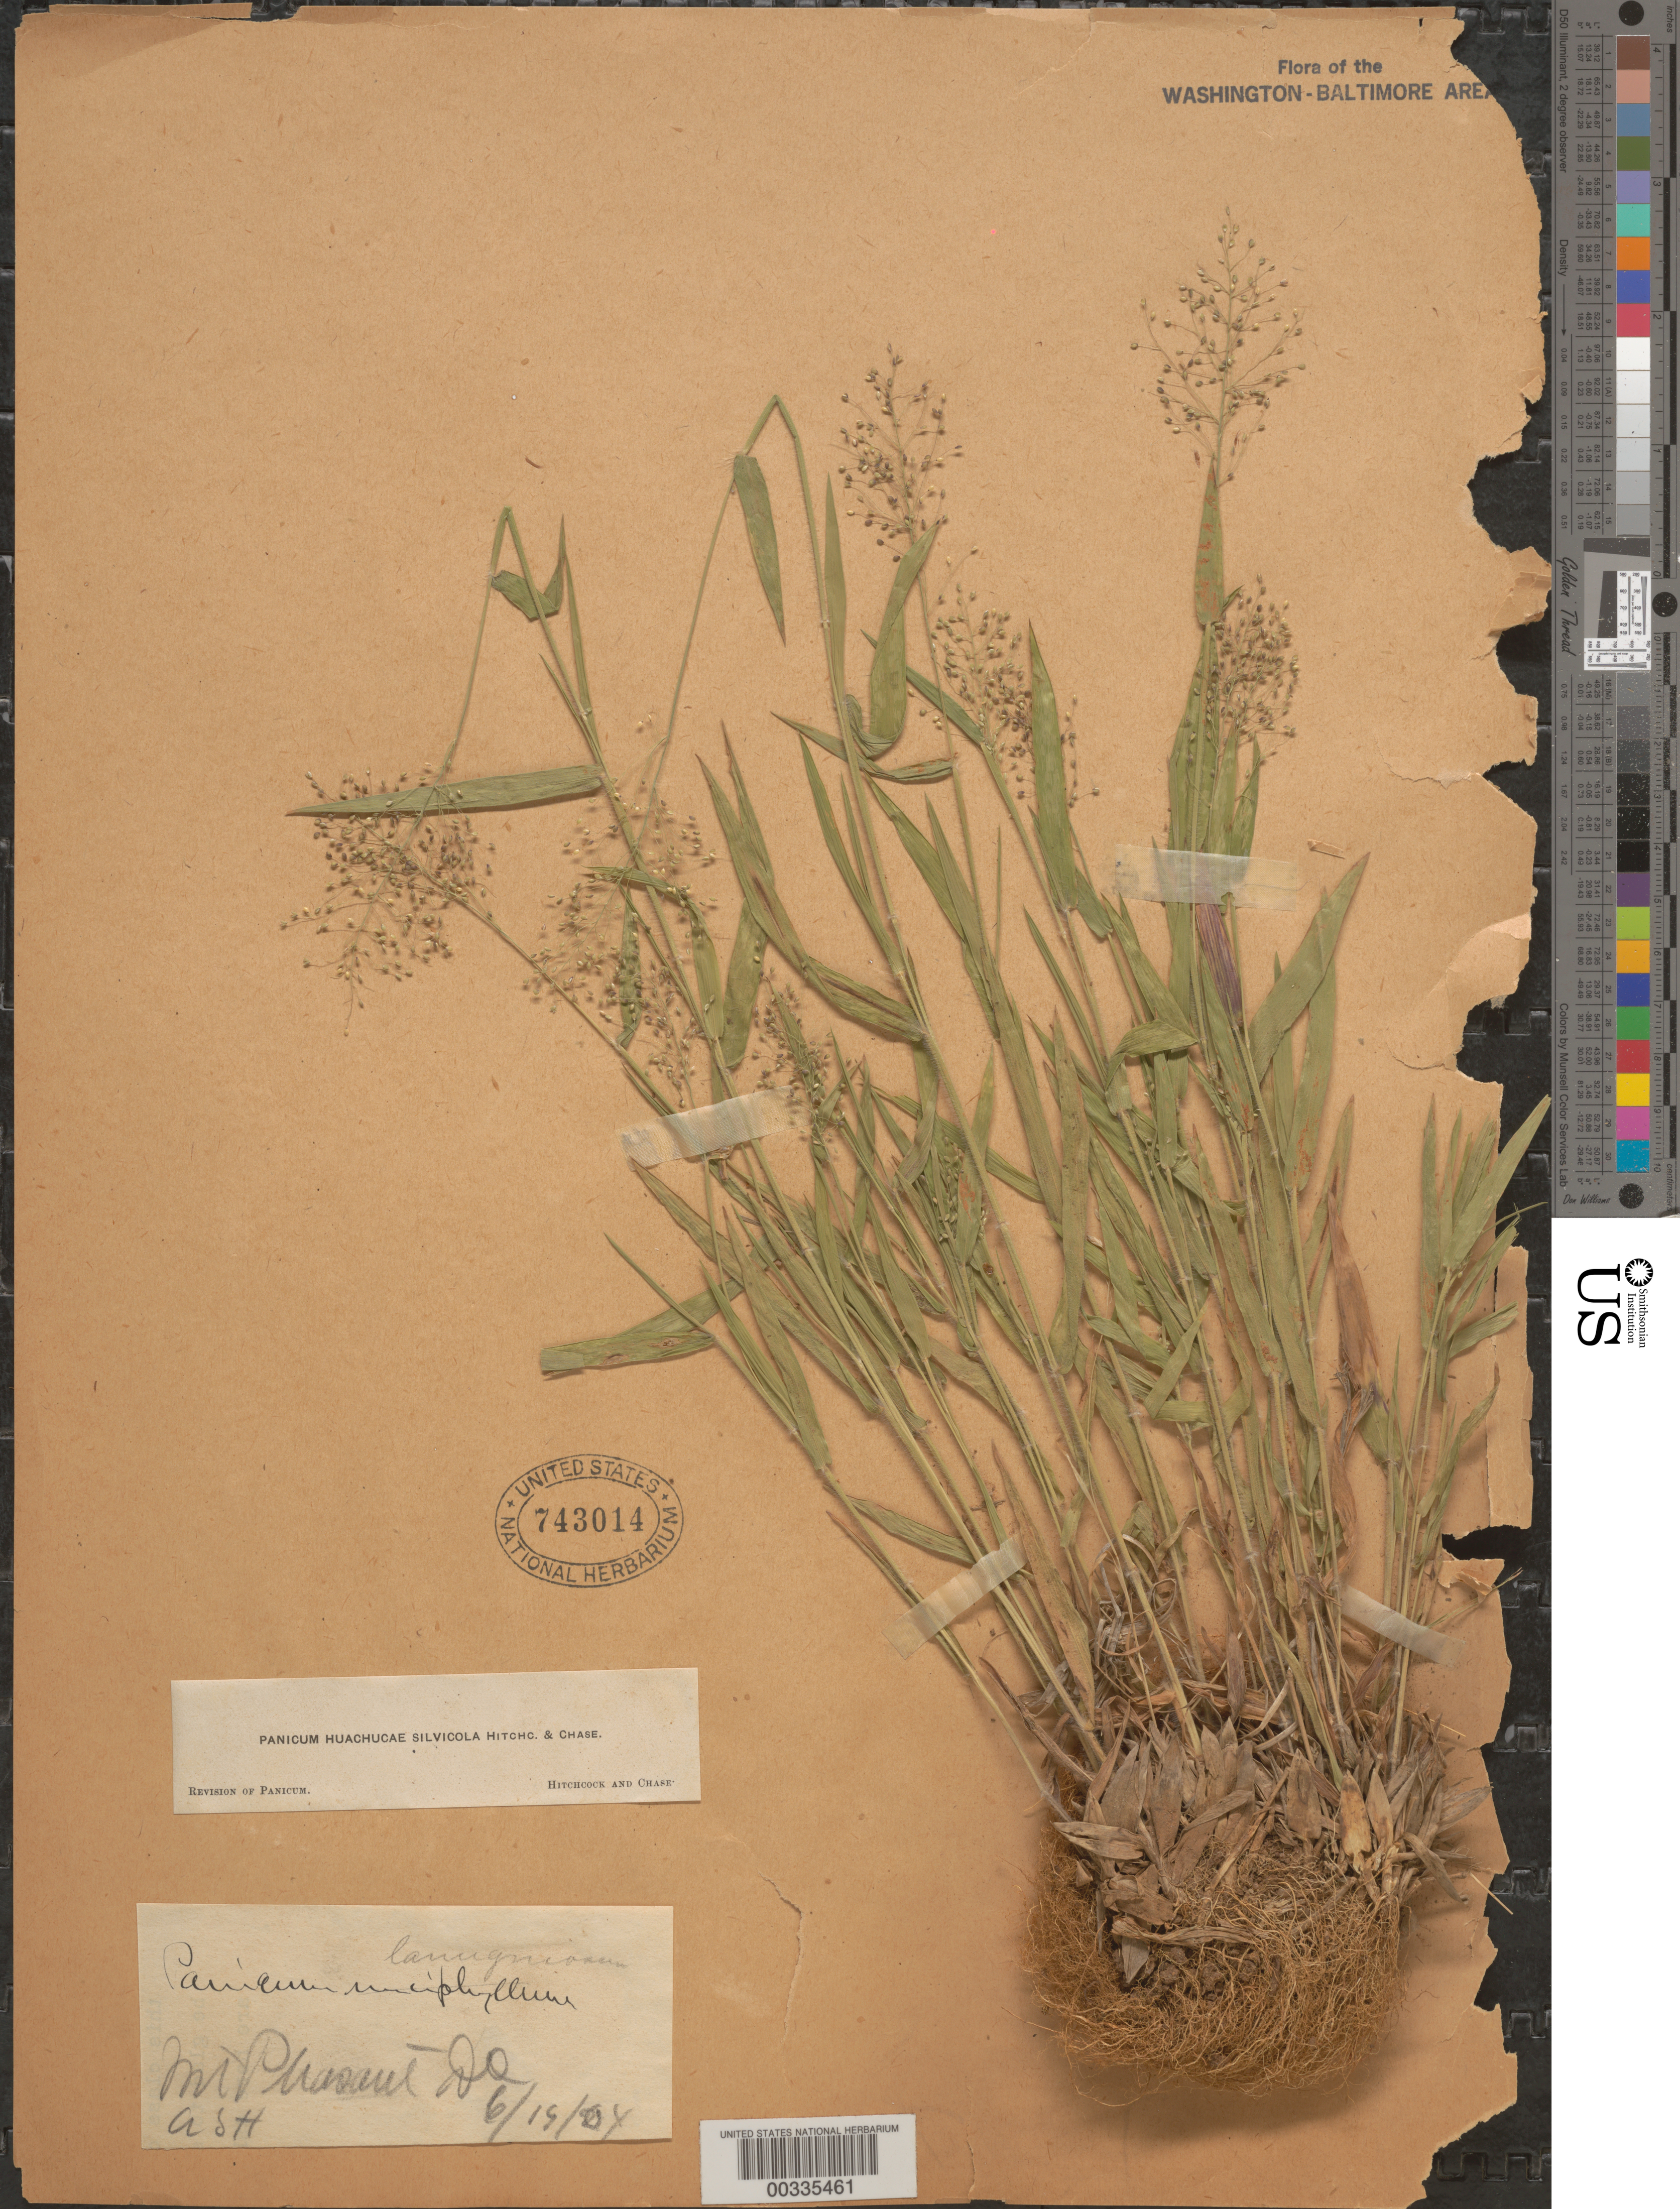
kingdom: Plantae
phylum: Tracheophyta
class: Liliopsida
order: Poales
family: Poaceae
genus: Dichanthelium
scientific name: Dichanthelium acuminatum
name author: (Sw.) Gould & C.A. Clark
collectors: A. S. Hitchcock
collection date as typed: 19 Jun 1904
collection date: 1904-06-19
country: United States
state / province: District of Columbia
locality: Mount Pleasant Rock Creek Park and Vicinity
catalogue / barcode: US 743014